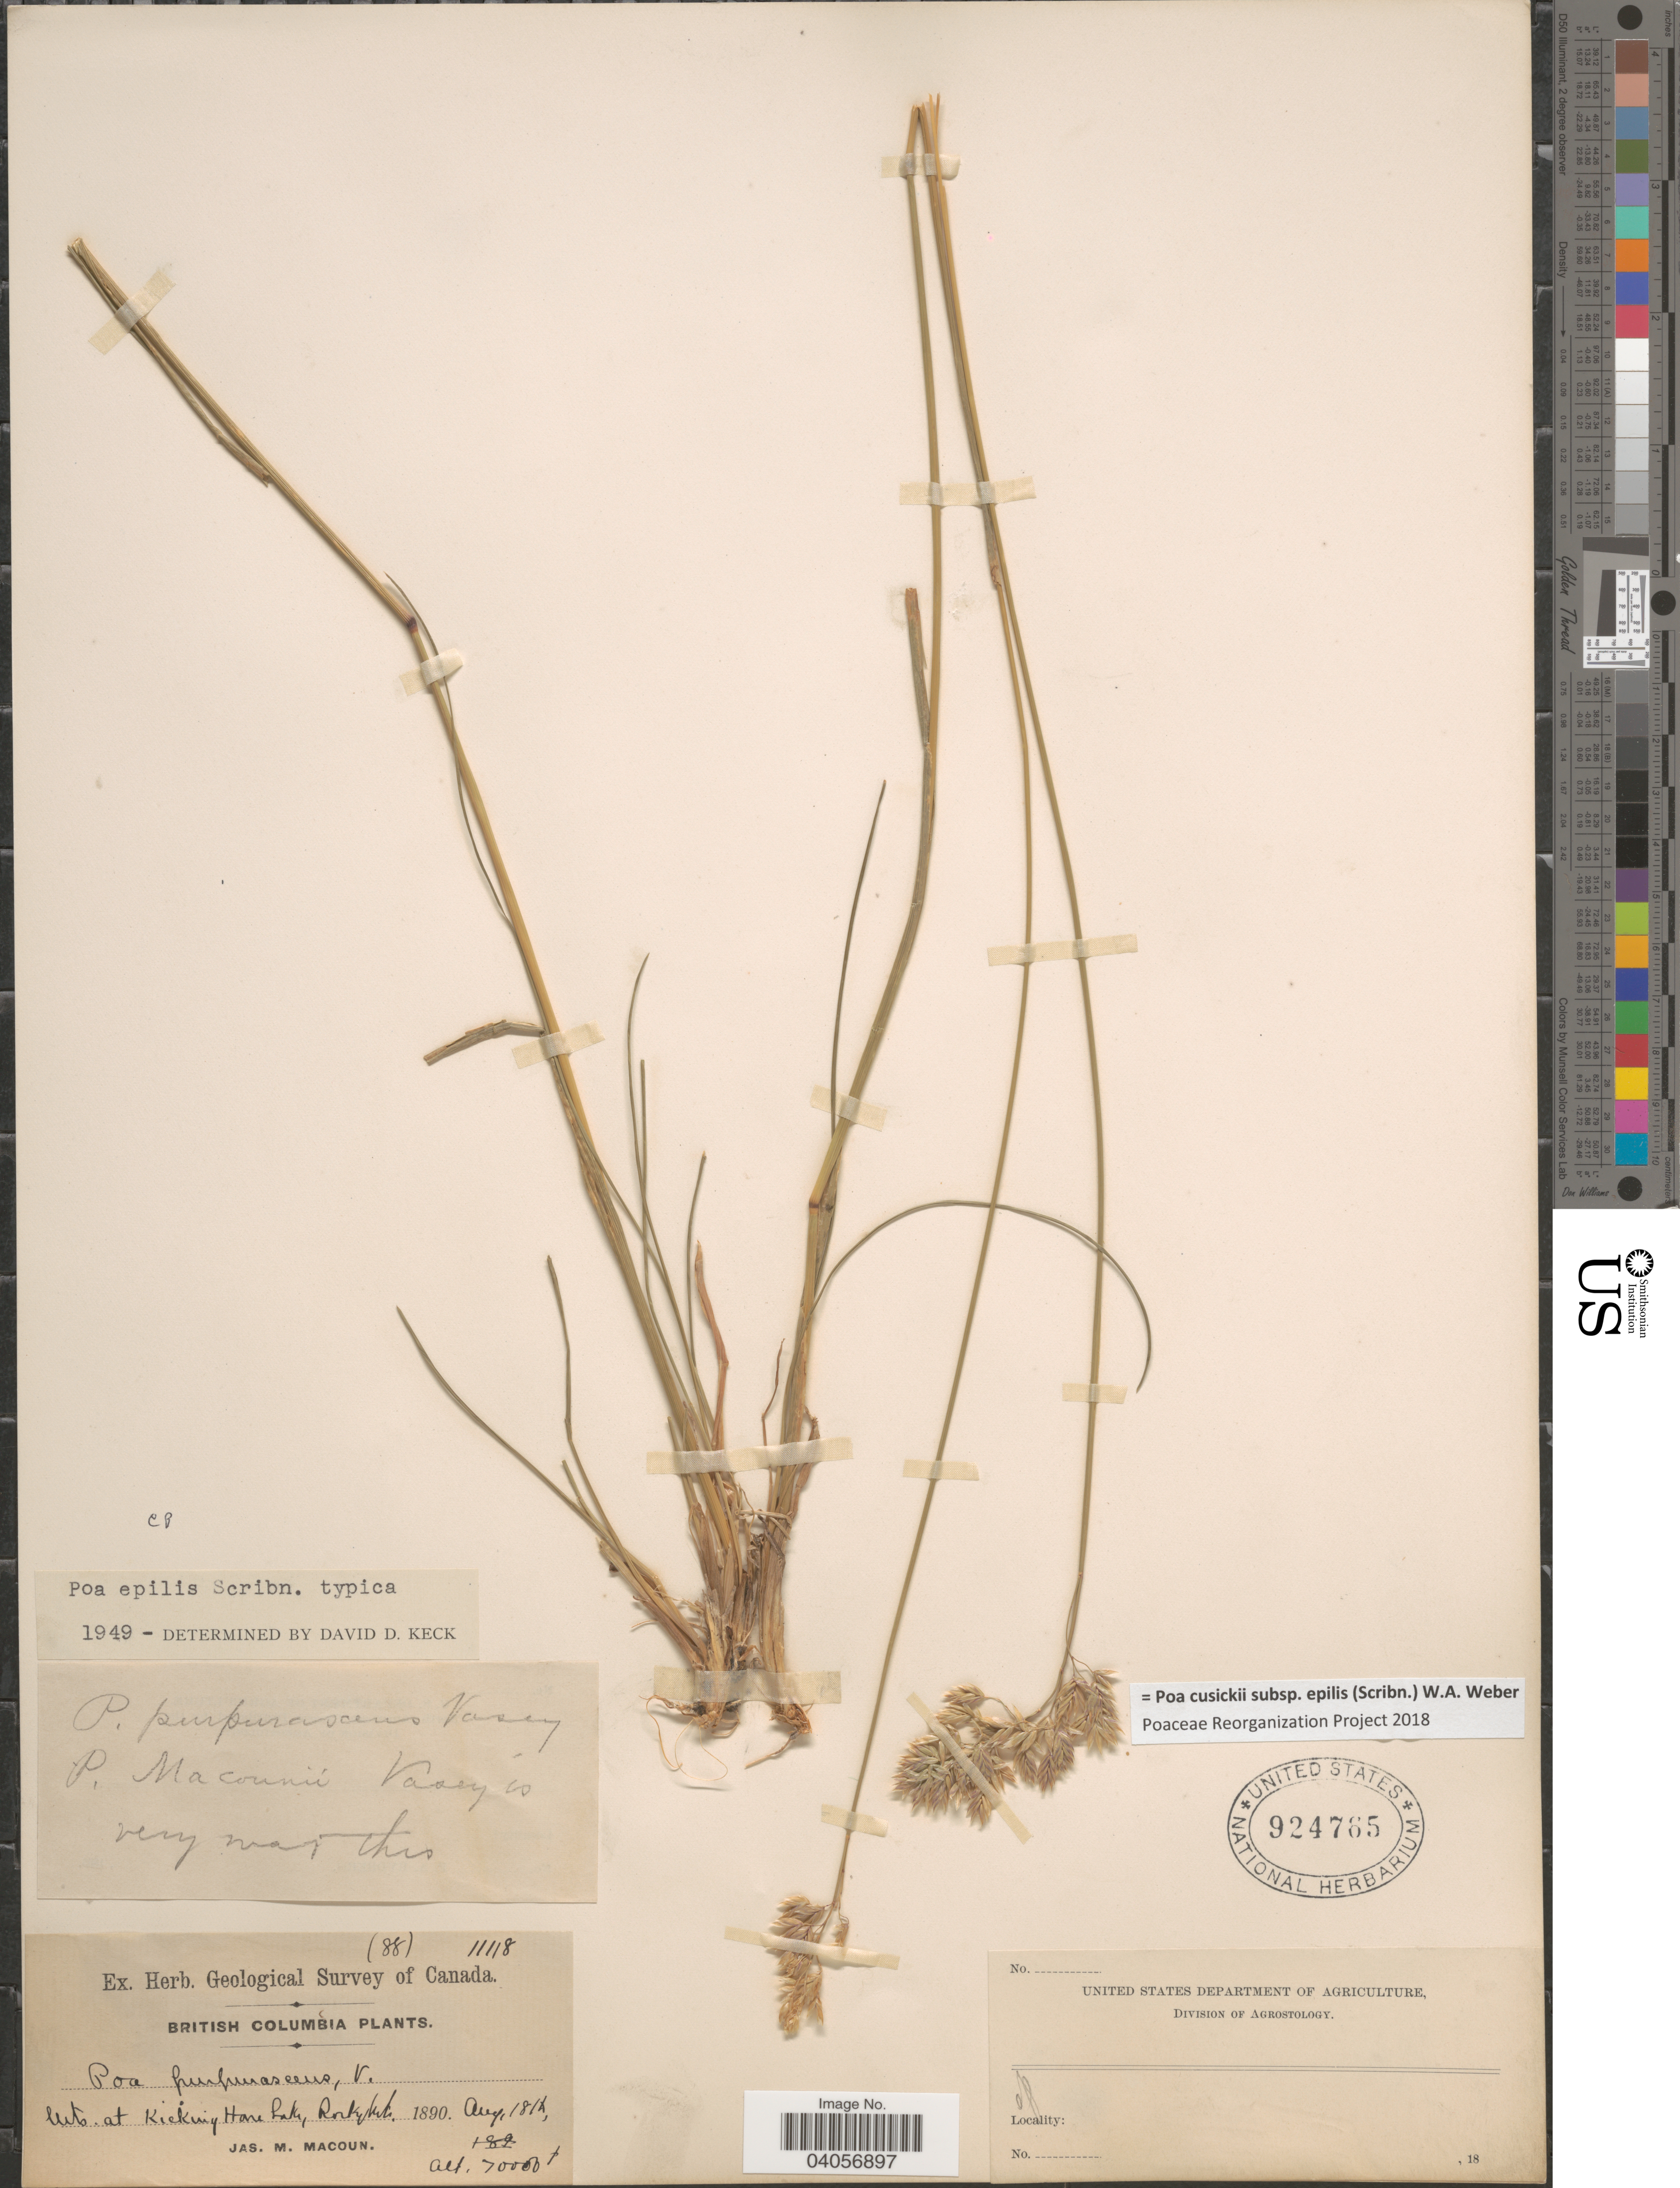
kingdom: Plantae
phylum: Tracheophyta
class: Liliopsida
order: Poales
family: Poaceae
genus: Poa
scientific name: Poa cusickii subsp. epilis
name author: (Scribn.) W.A. Weber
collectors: J. M. Macoun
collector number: (88)11118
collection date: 1890-08-18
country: Canada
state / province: British Columbia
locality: Mts. at Kicking Horse Lake, Rocky Mts.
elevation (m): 2134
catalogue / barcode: US 924765